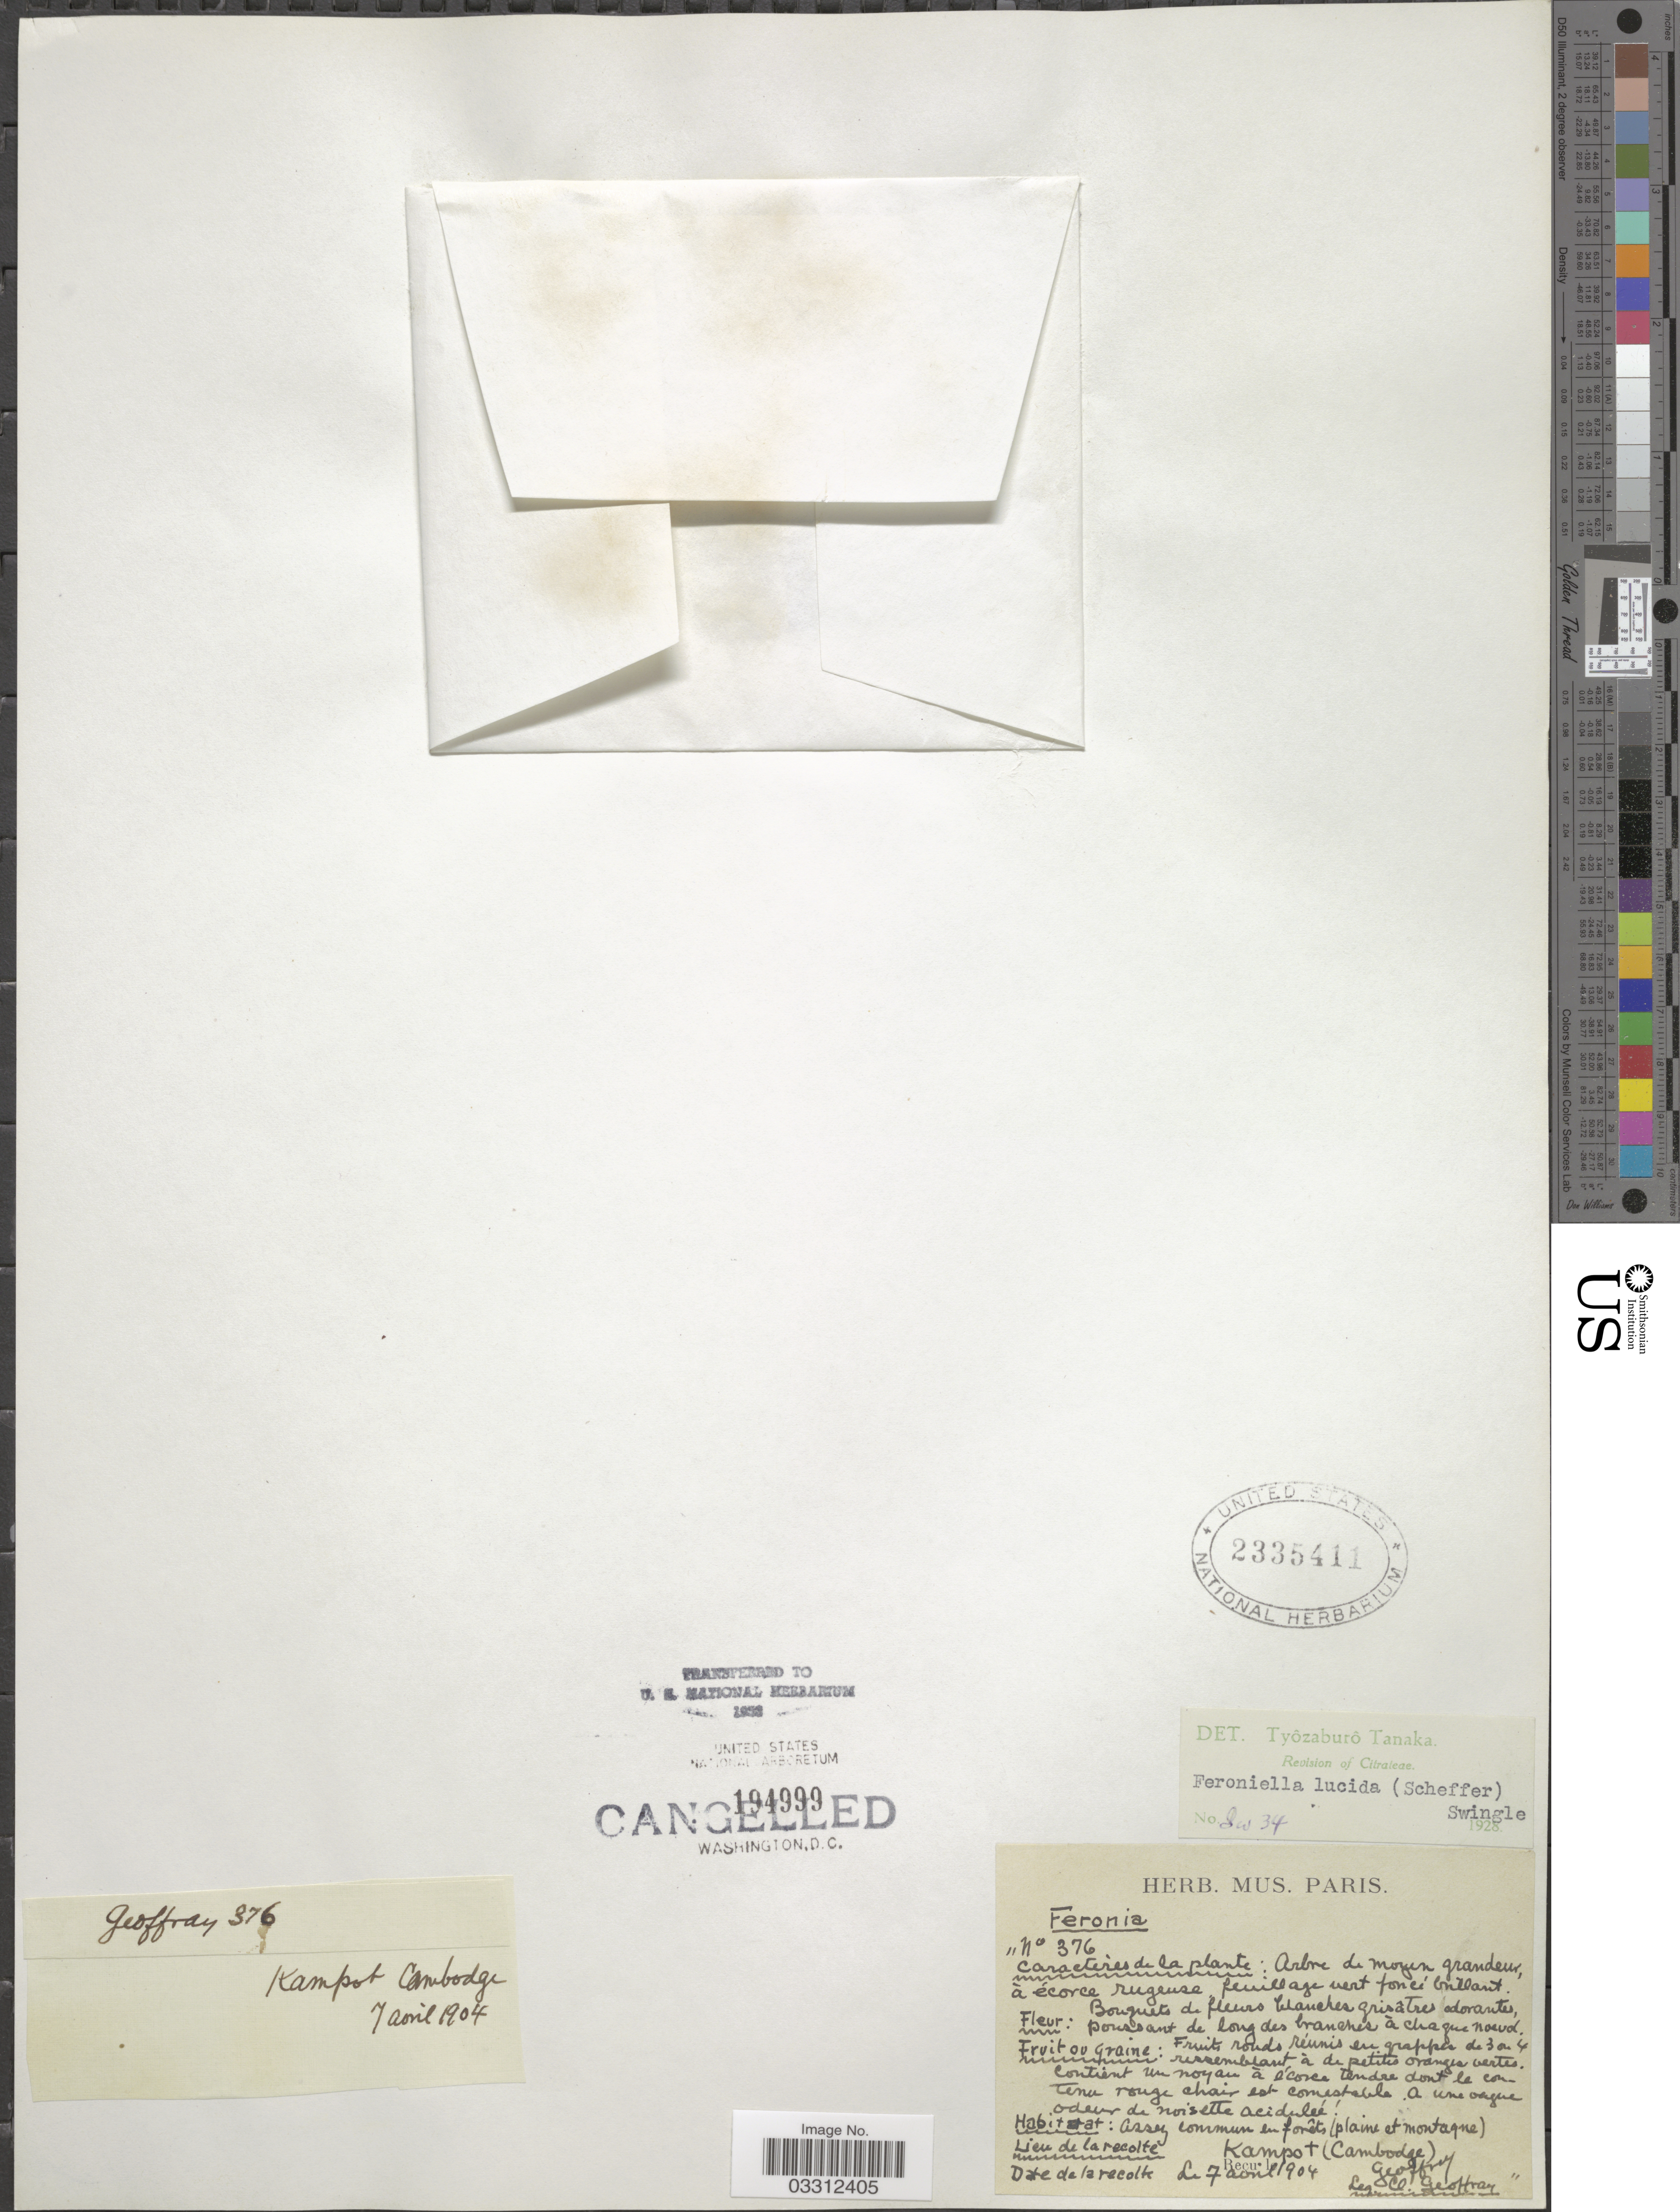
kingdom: Plantae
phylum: Tracheophyta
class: Magnoliopsida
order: Sapindales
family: Rutaceae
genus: Feroniella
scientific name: Feroniella oblata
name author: Swingle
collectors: Geoffray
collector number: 376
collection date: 1904-04-07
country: Cambodia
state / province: Kâmpât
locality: Kampot (Cambodge).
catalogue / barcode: US 2335411